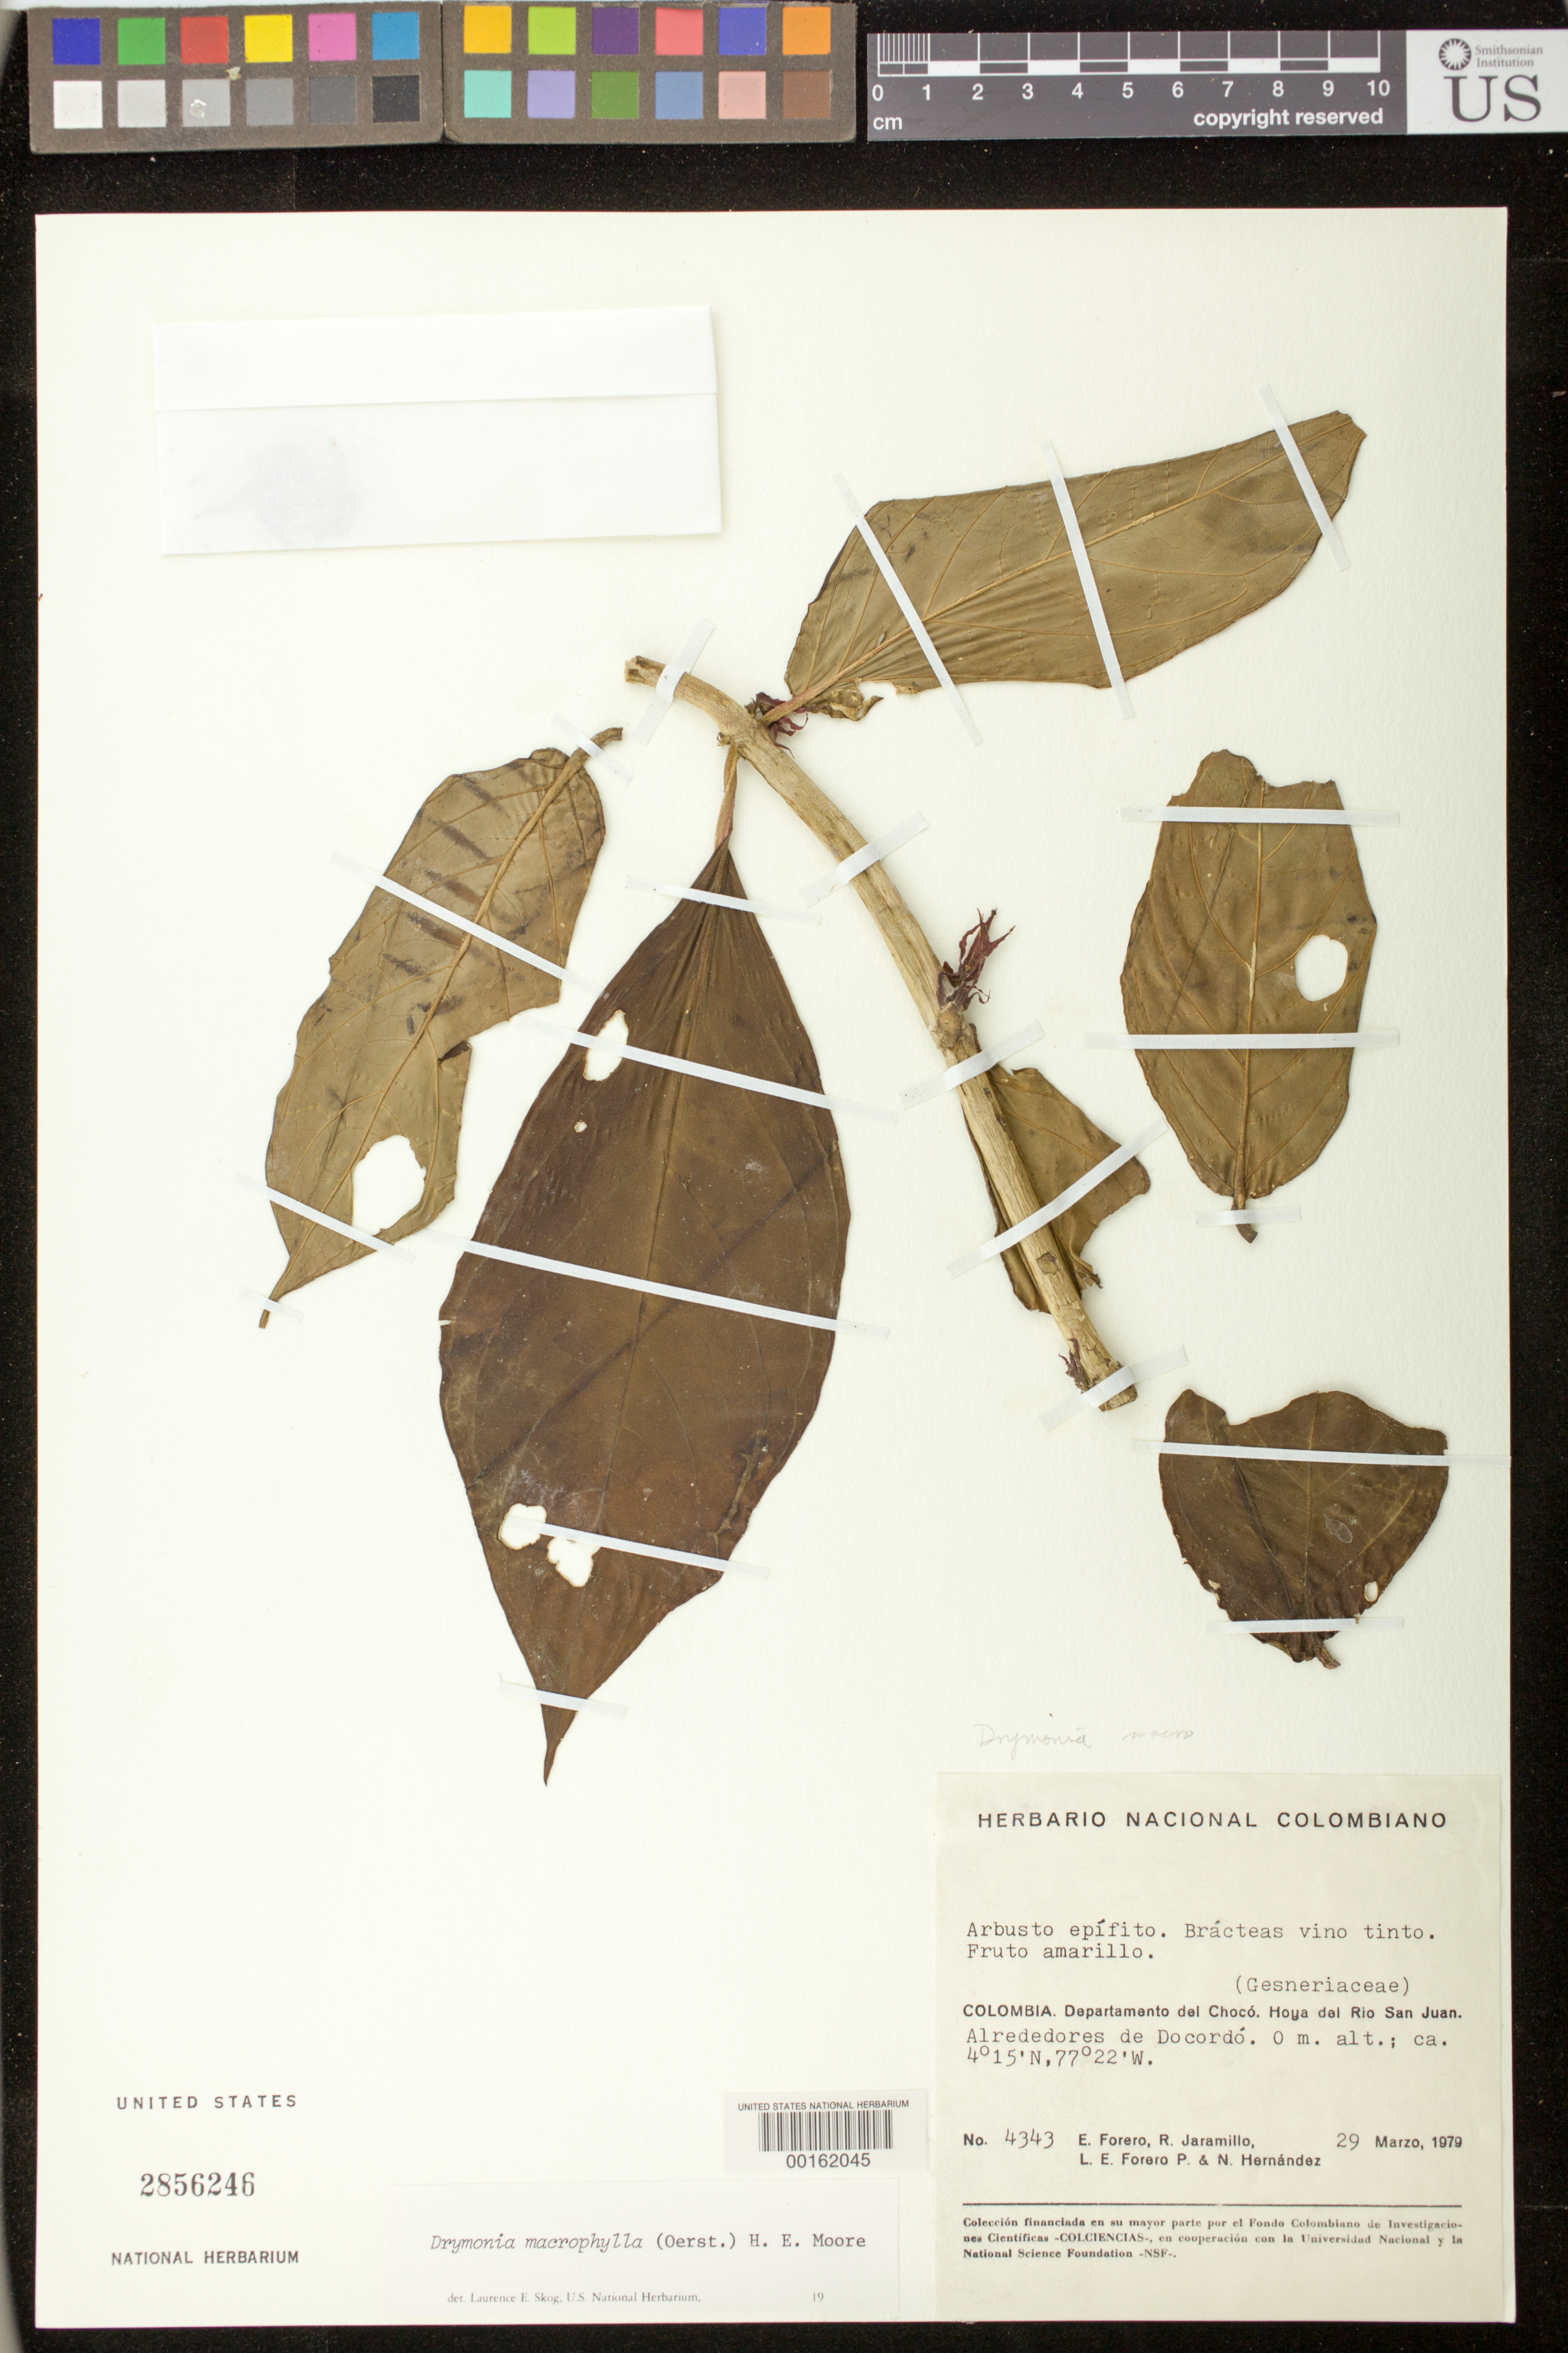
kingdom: Plantae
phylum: Tracheophyta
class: Magnoliopsida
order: Lamiales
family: Gesneriaceae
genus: Drymonia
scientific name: Drymonia macrophylla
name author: (Oerst.) H.E. Moore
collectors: E. Forero, R. Jaramillo M., L. E. Forero & N. Hernandez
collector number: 4343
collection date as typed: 29 Mar 1979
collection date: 1979-03-29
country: Colombia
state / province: Chocó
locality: Valley of Rio San Juan, vicinity of Docordo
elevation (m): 0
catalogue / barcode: US 2856246